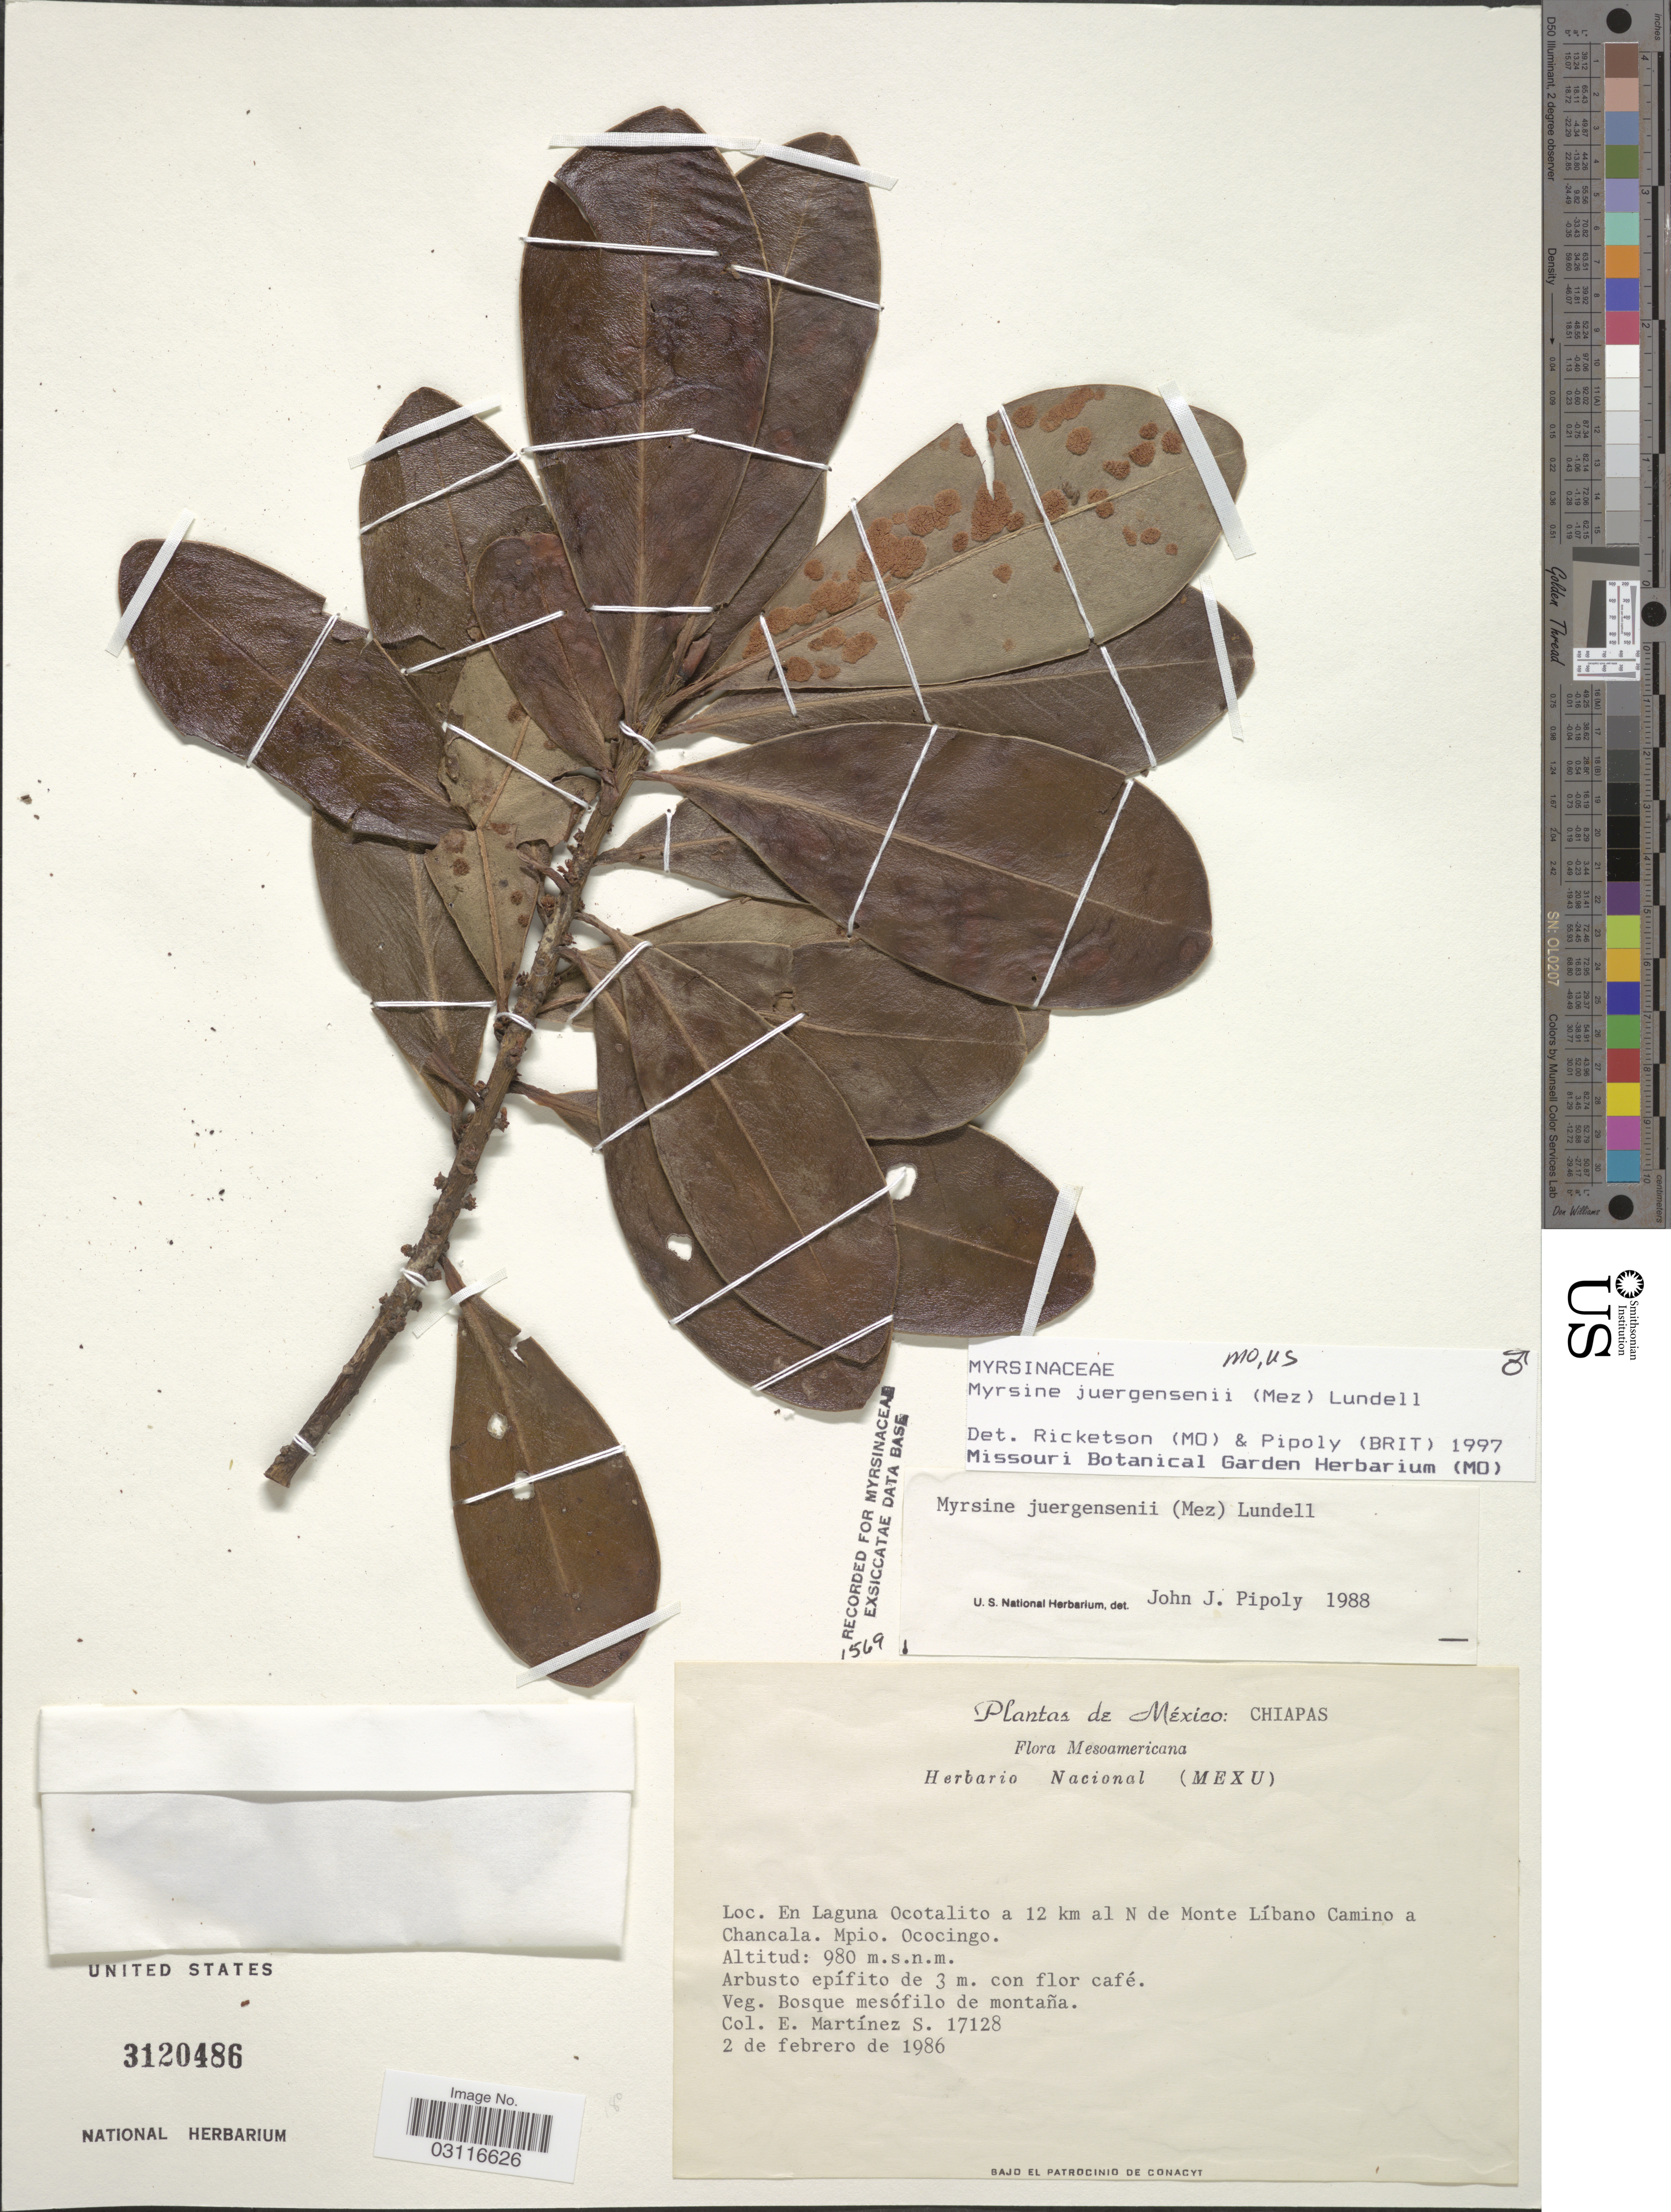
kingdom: Plantae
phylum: Tracheophyta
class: Magnoliopsida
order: Ericales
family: Primulaceae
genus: Myrsine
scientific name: Myrsine juergensenii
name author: (Mez) Lundell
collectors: E. M. Martínez S.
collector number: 17128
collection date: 1986-02-02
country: Mexico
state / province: Chiapas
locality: En Laguna Ocotalito a 12 km al N de Monte Líbano Camino a Chancala. Mpio. Ococingo.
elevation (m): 980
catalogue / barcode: US 3120486